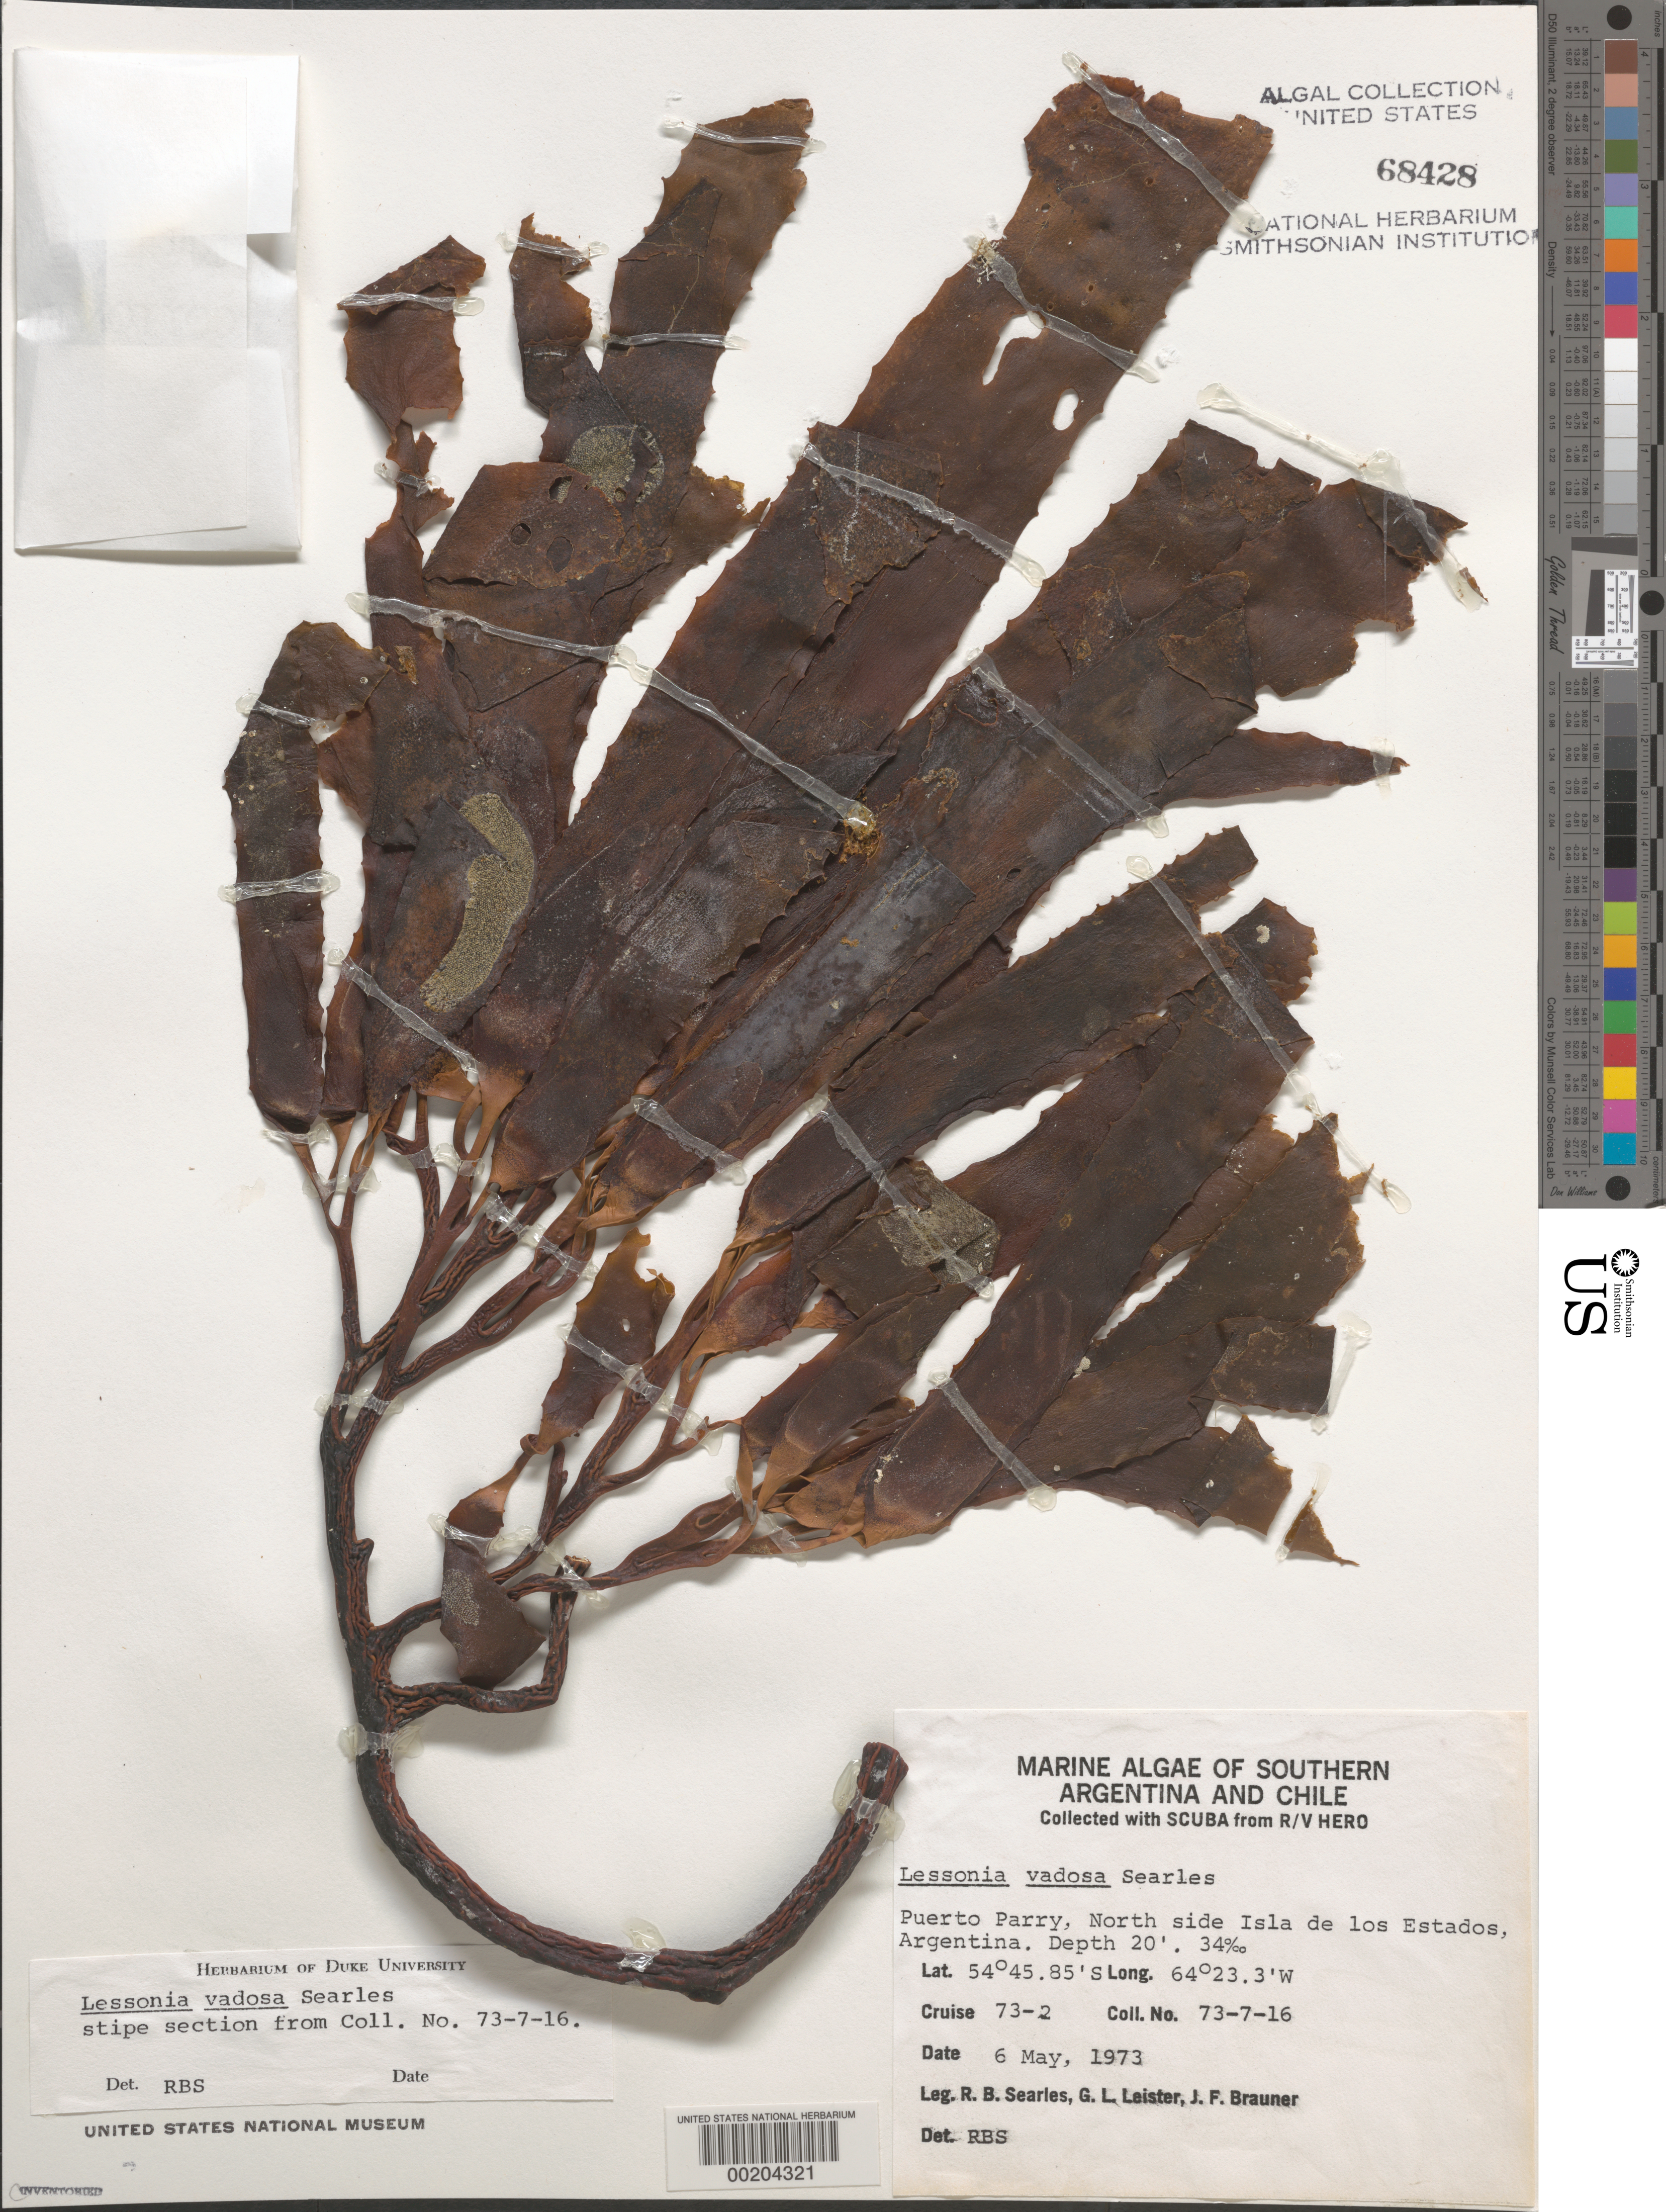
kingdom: Chromista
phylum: Ochrophyta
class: Phaeophyceae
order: Laminariales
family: Lessoniaceae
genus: Lessonia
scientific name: Lessonia flavicans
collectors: R. Searles, G. Leister & J. F. Brauner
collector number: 73-7-16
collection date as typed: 06 May 1973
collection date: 1973-05-06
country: Argentina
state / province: Tierra del Fuego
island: Isla de los Estados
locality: Puerto Perry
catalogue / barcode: US 68428